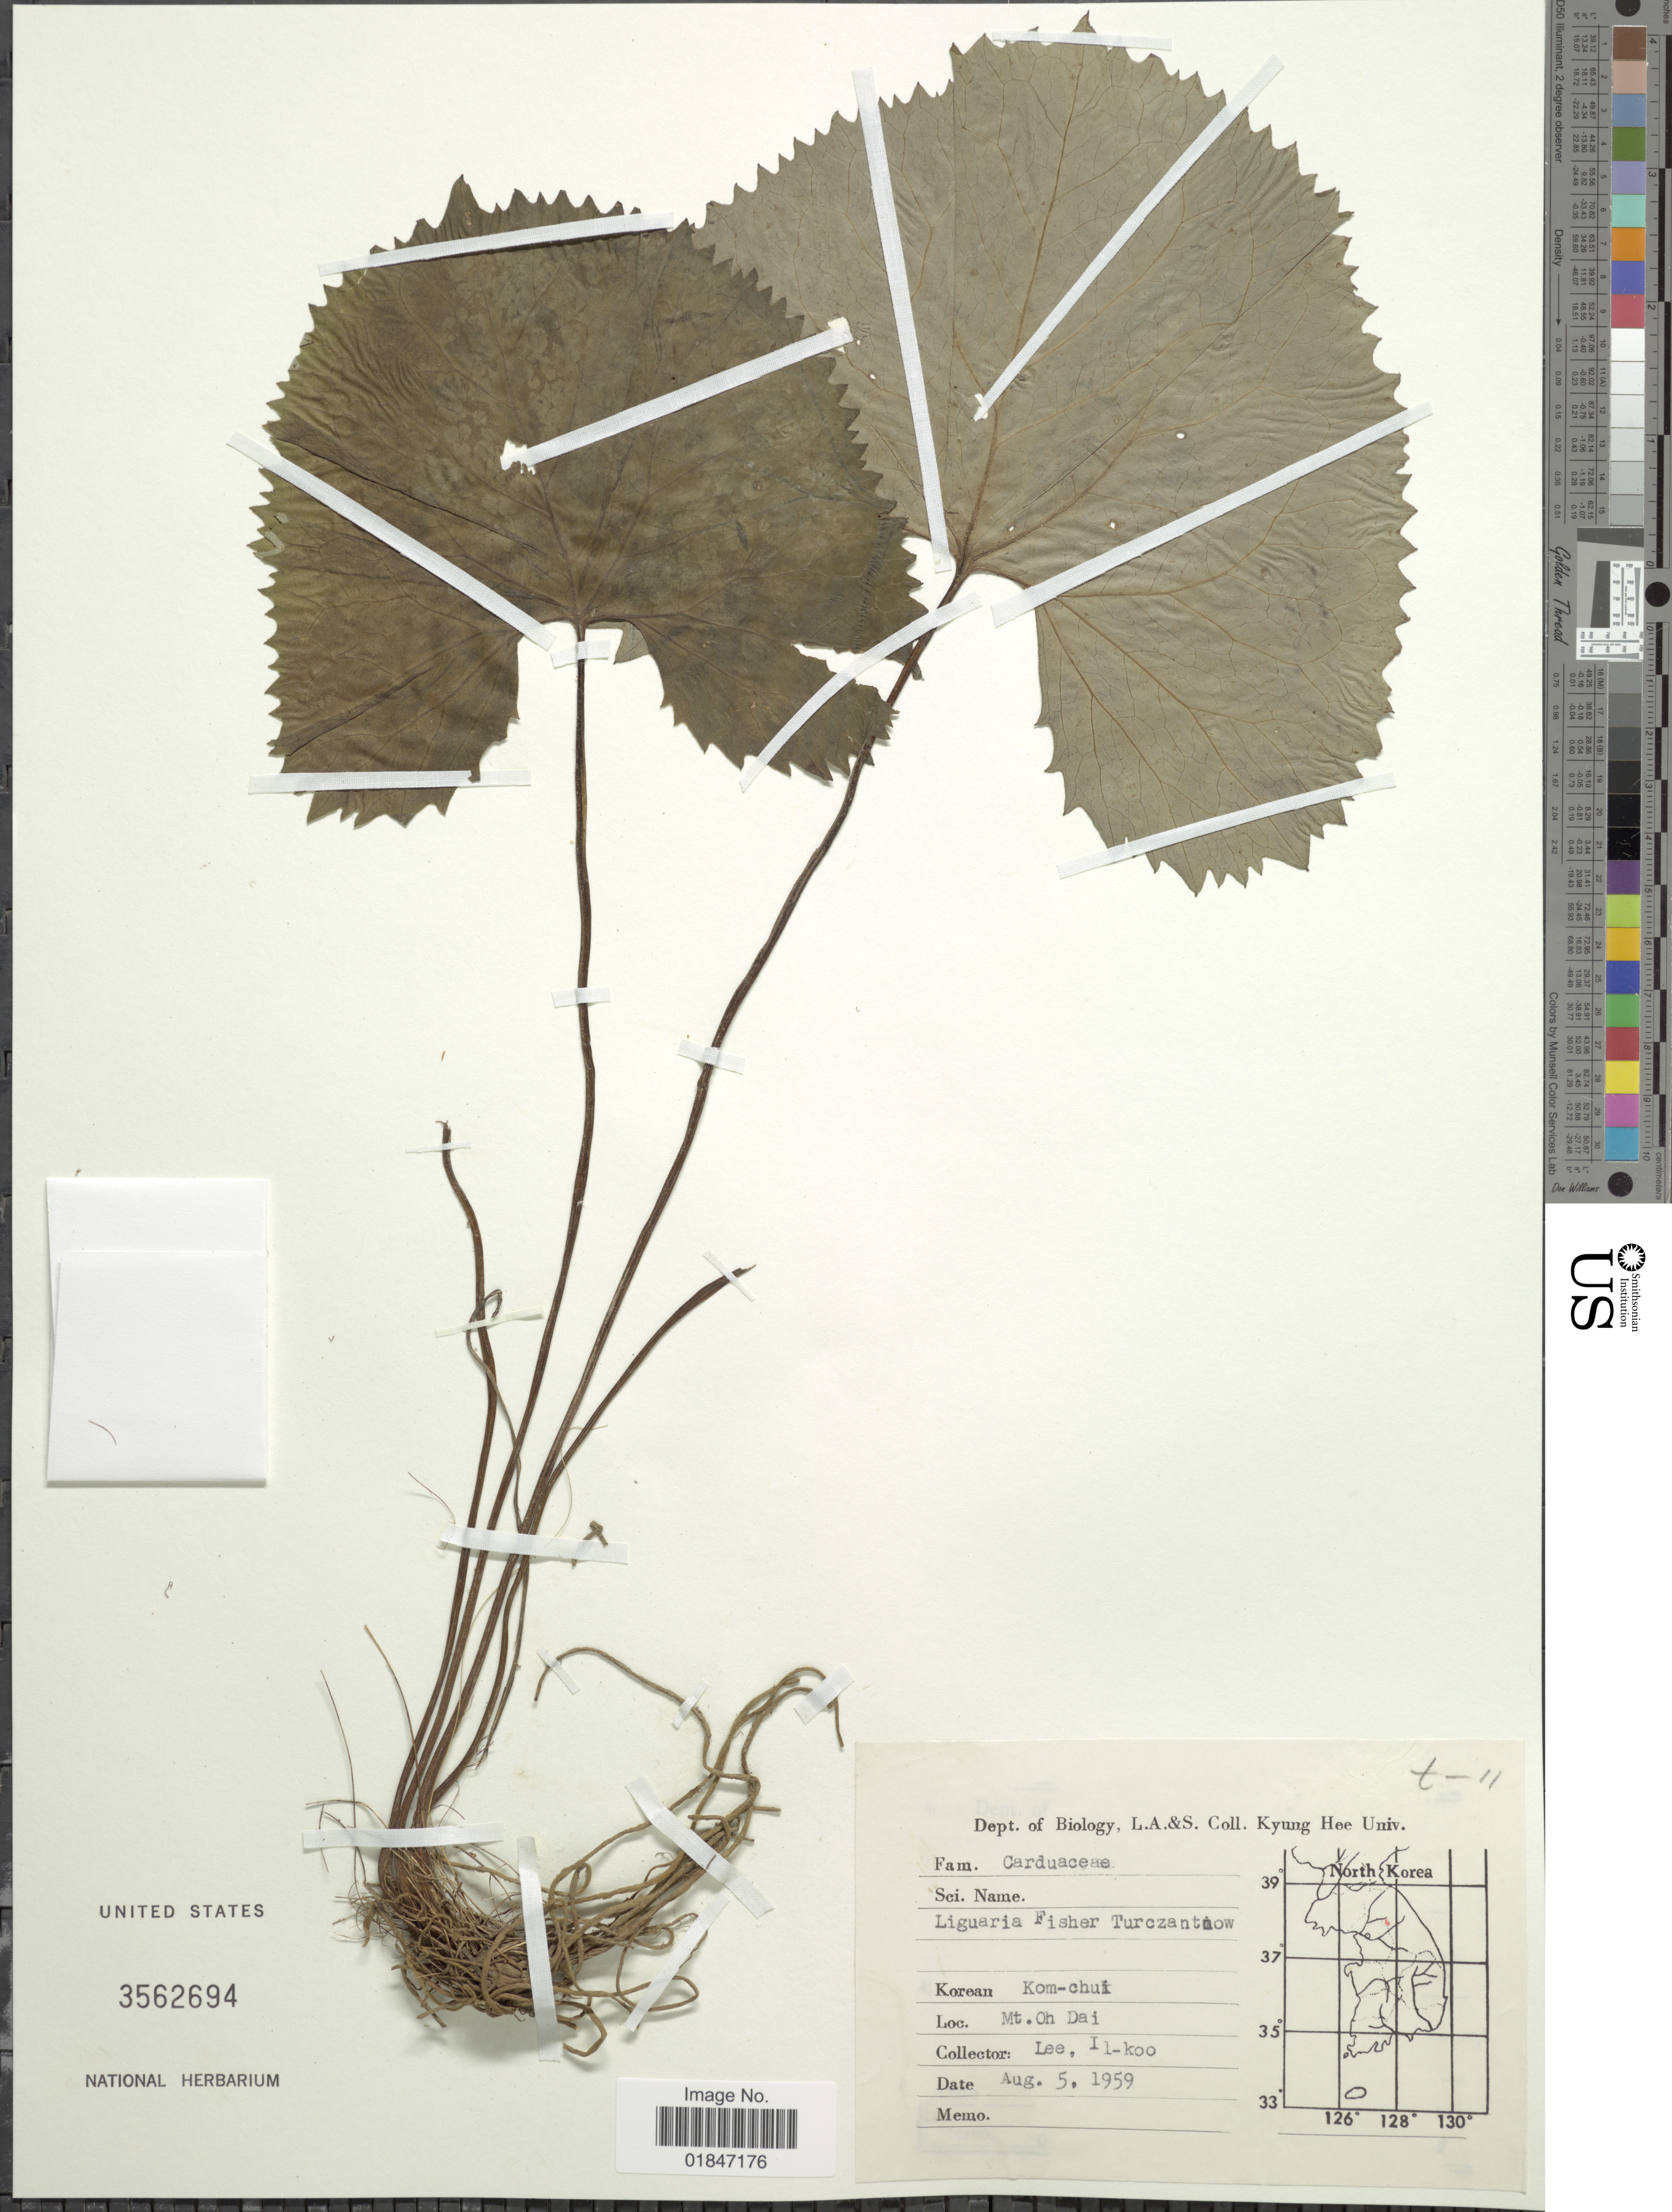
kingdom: Plantae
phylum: Tracheophyta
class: Magnoliopsida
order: Asterales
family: Asteraceae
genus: Ligularia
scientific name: Ligularia fischeri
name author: (Ledeb.) Turcz.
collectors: I. Lee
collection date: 1959-08-05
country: South Korea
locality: Mt. Oh Dai.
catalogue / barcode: US 3562694